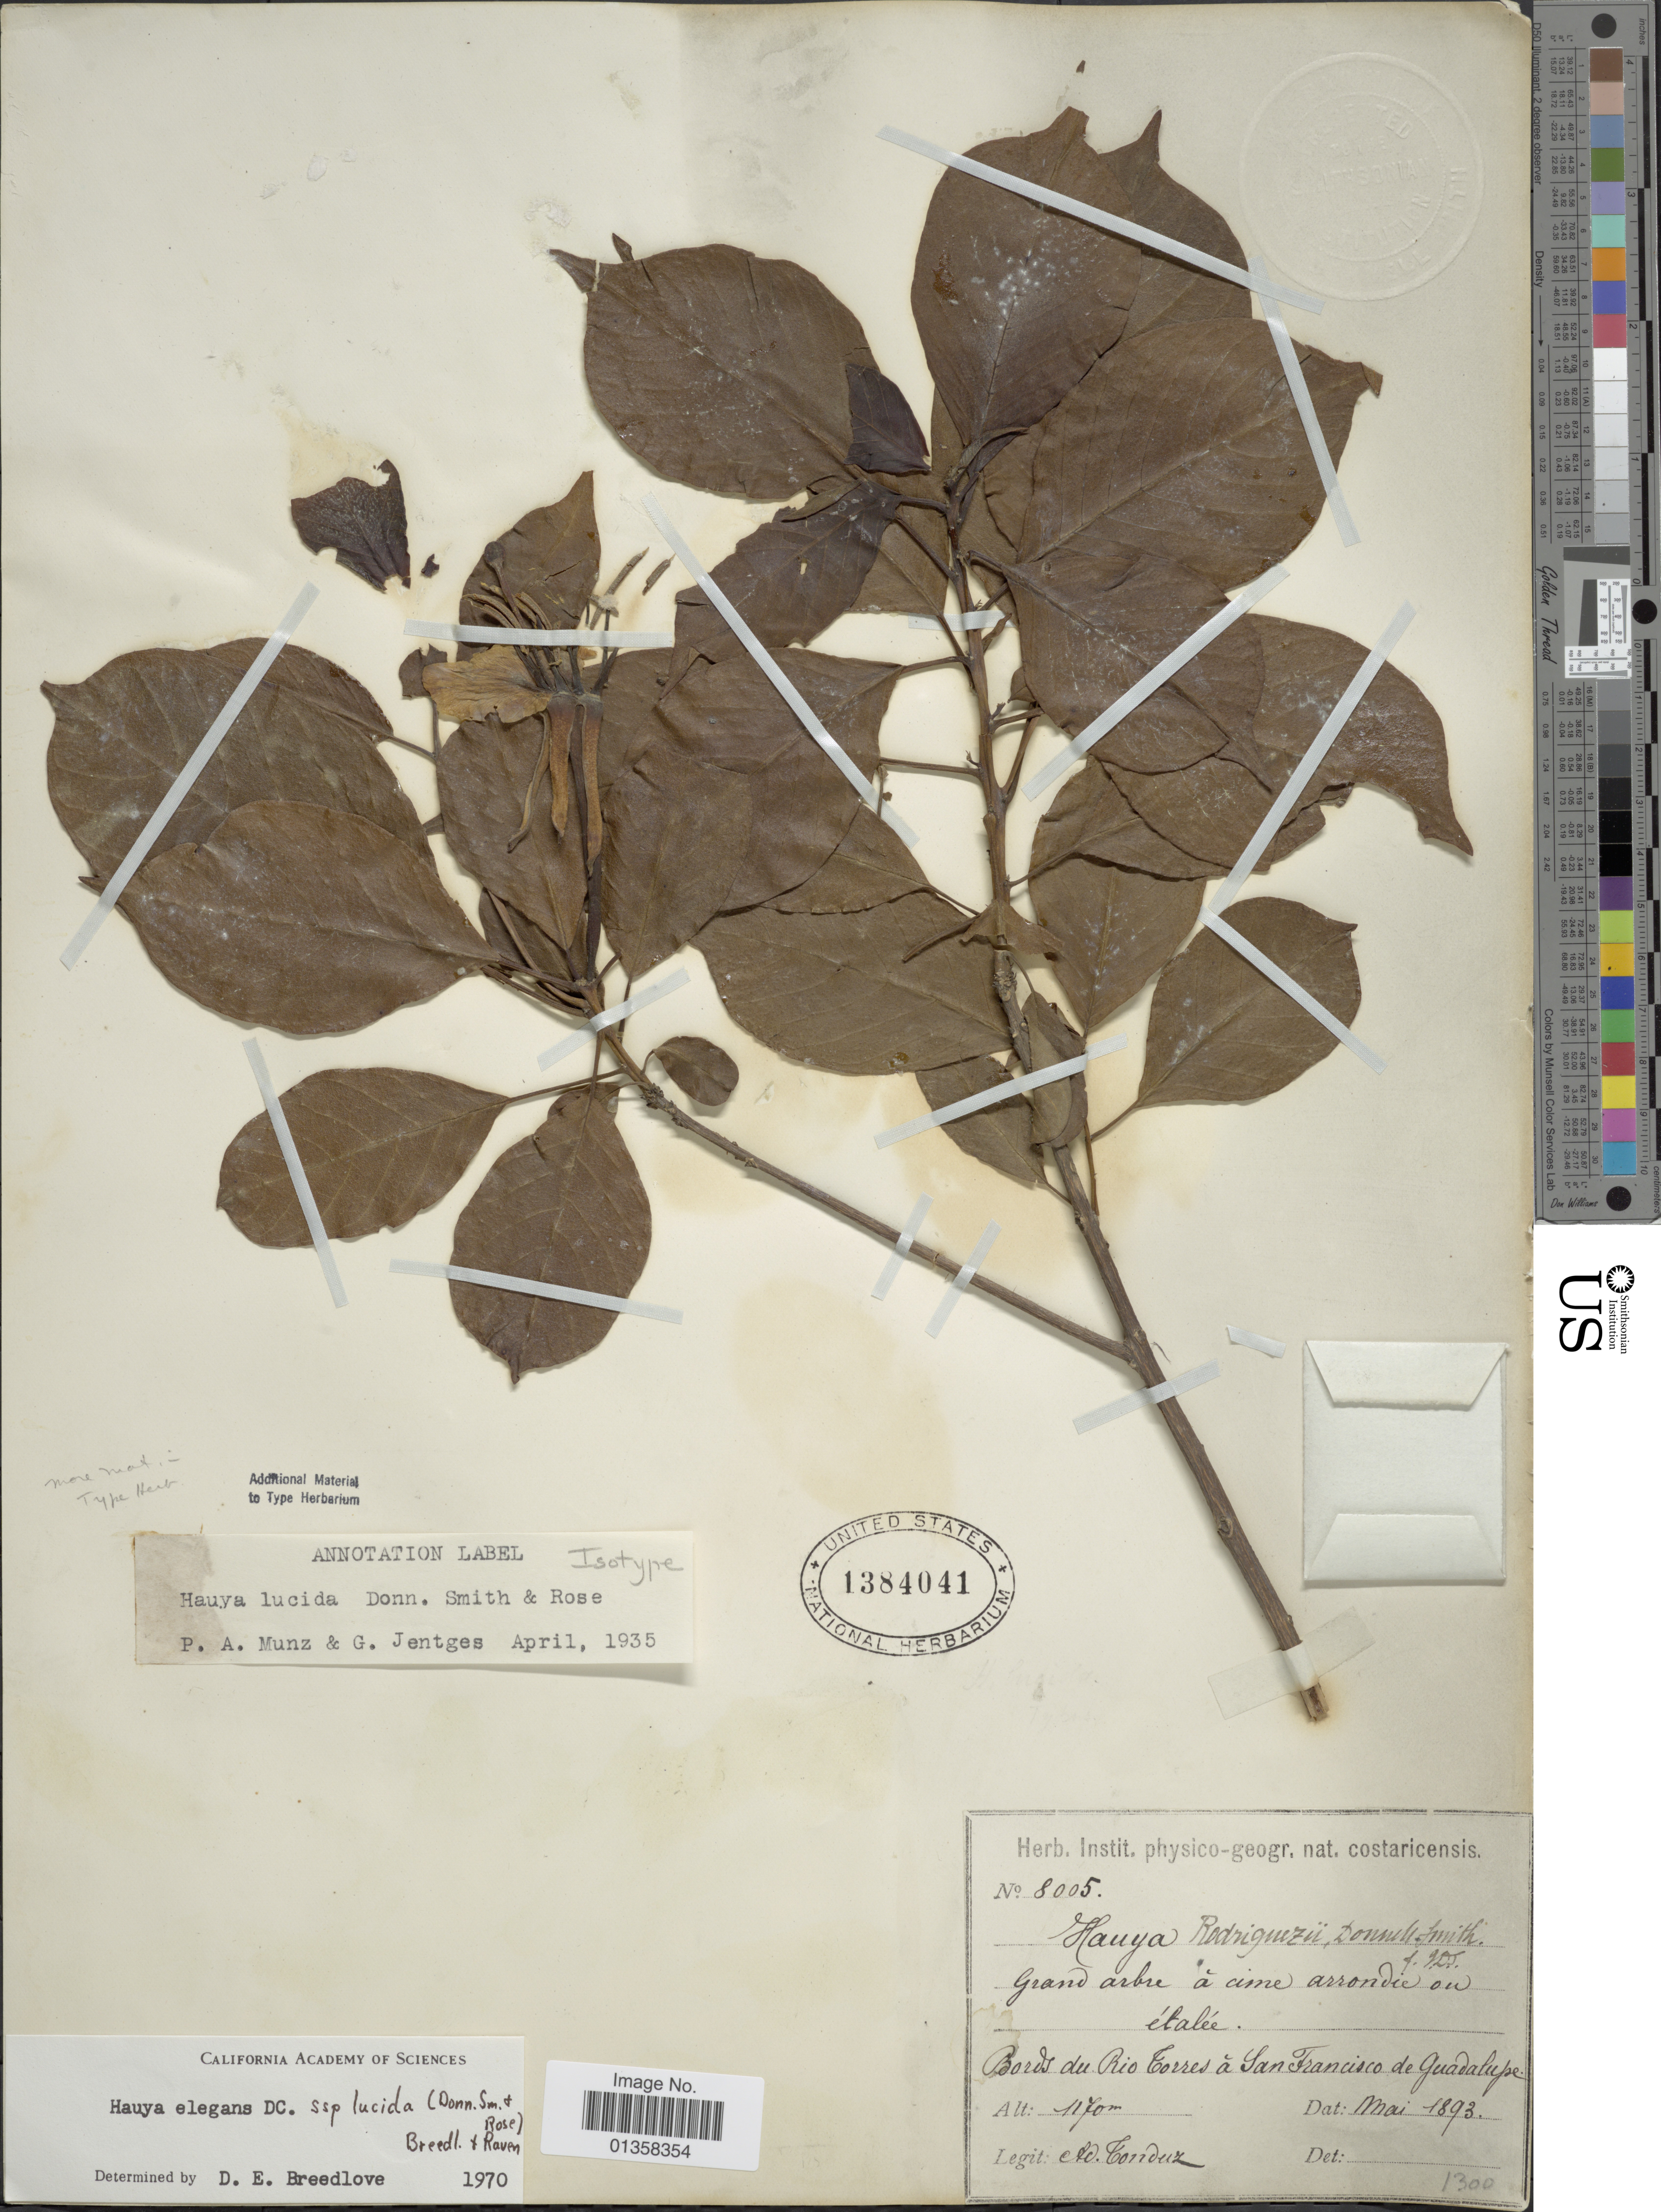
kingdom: Plantae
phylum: Tracheophyta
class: Magnoliopsida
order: Myrtales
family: Onagraceae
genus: Hauya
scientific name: Hauya elegans subsp. lucida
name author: (Donn. Sm. & Rose) P.H. Raven & Breedlove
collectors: A. Tonduz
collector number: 8005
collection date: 1893-05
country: Guadeloupe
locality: Bords du Rio Corres á San Francisco de Guadalupe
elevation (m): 1170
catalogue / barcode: US 1384041